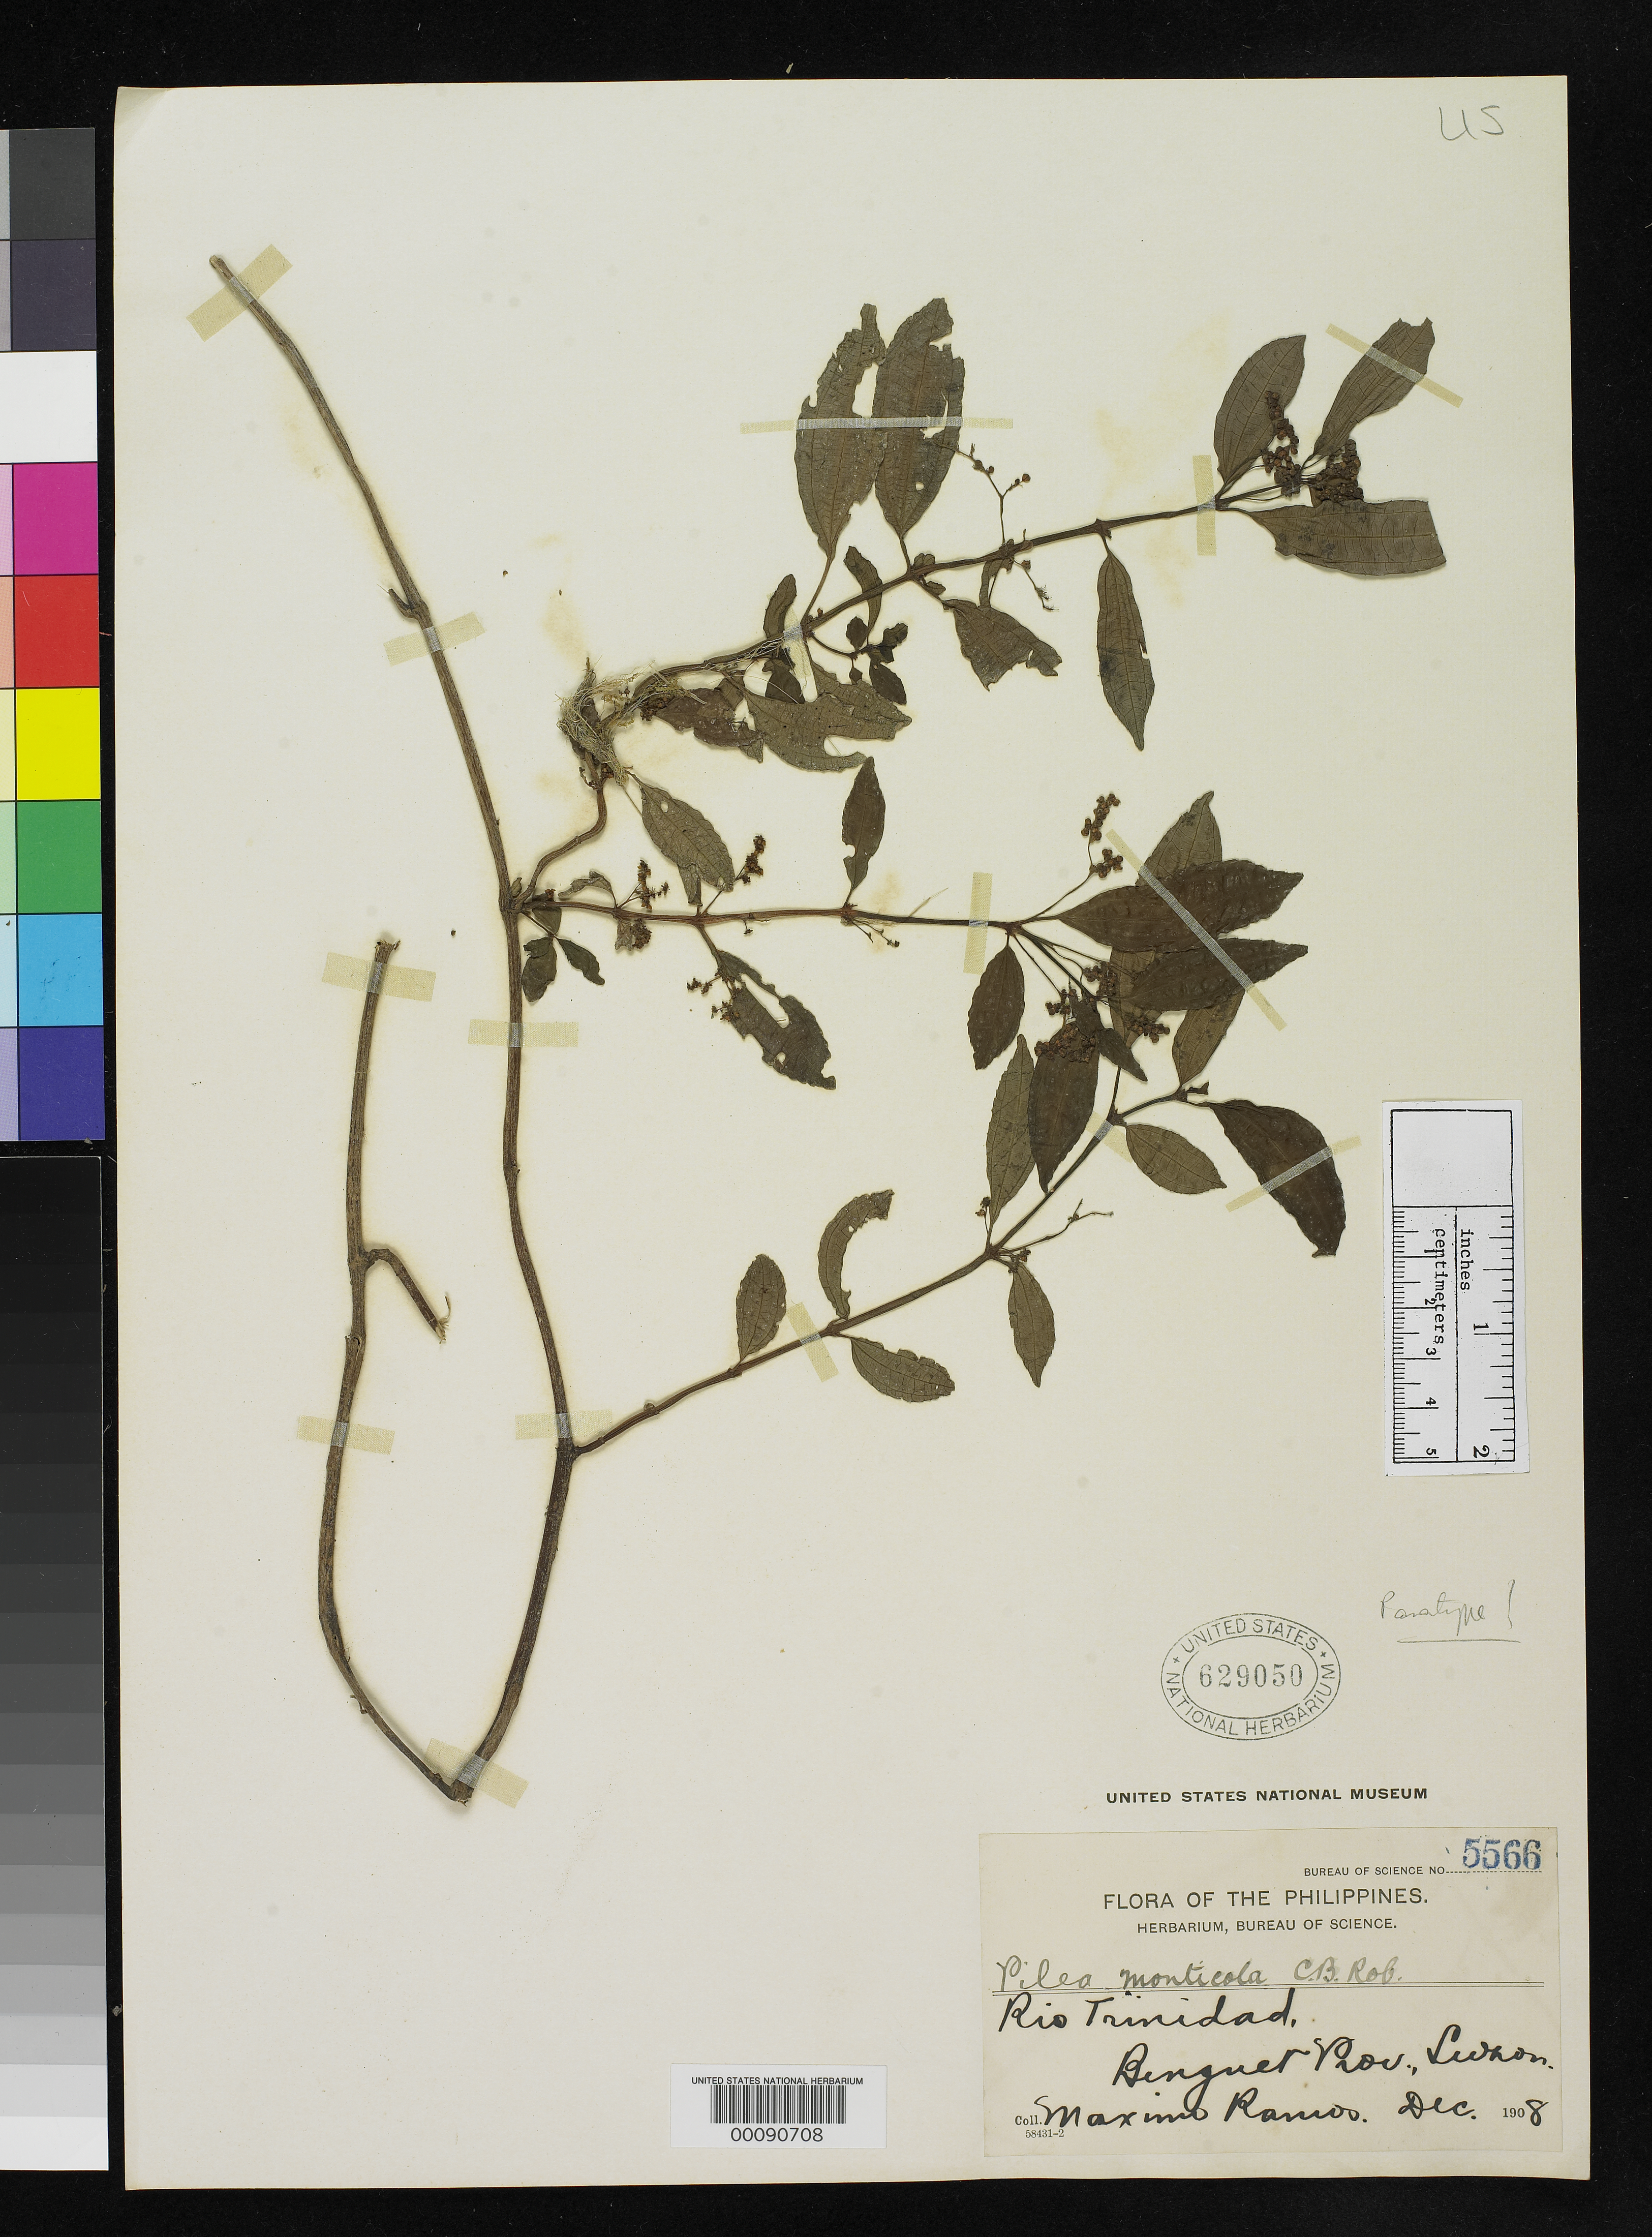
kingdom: Plantae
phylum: Tracheophyta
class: Magnoliopsida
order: Rosales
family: Urticaceae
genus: Pilea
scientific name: Pilea monticola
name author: C.B. Rob.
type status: Paratype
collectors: M. Ramos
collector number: Bur. Sci. 5566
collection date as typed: Dec 1908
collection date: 1908-12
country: Philippines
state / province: Cordillera (Administrative Region)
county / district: Benguet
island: Luzon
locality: Rio Trinidad.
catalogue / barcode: US 629050